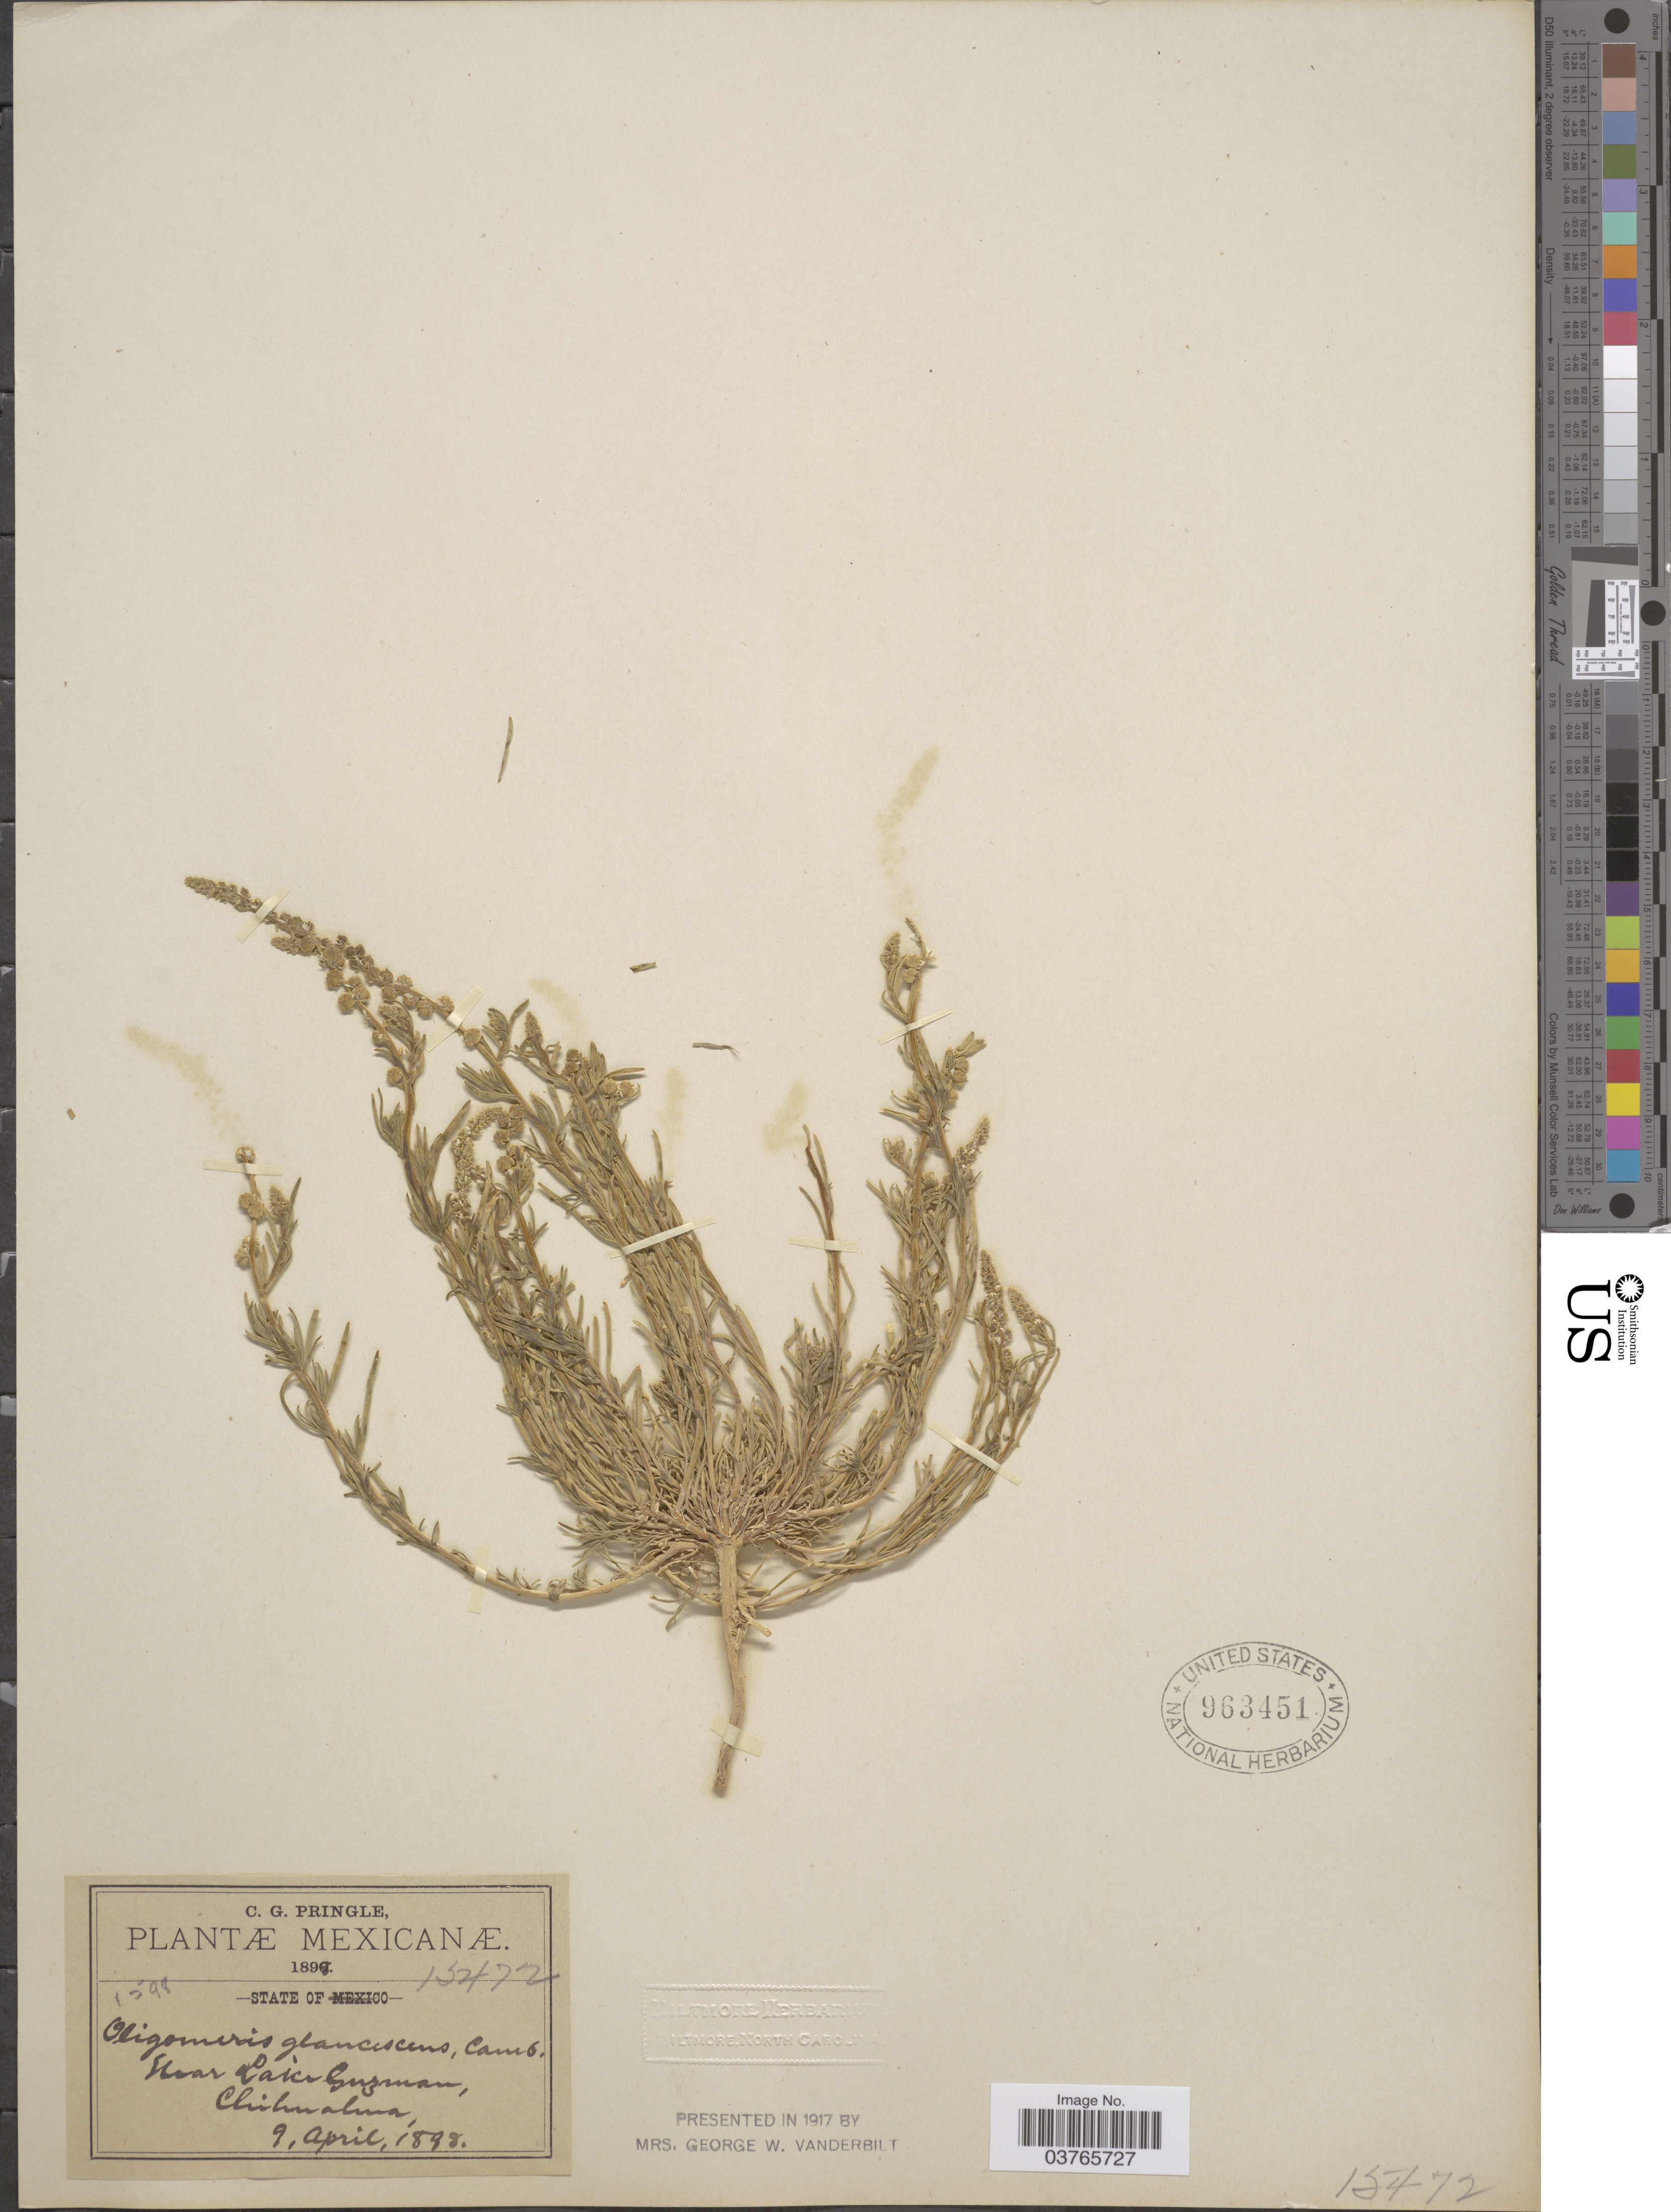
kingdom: Plantae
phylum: Tracheophyta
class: Magnoliopsida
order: Brassicales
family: Resedaceae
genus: Oligomeris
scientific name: Oligomeris subulata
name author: Webb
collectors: C. G. Pringle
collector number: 1598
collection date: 1888-04-09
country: Mexico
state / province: Chihuahua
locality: Near Lake Guzman.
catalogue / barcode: US 963451